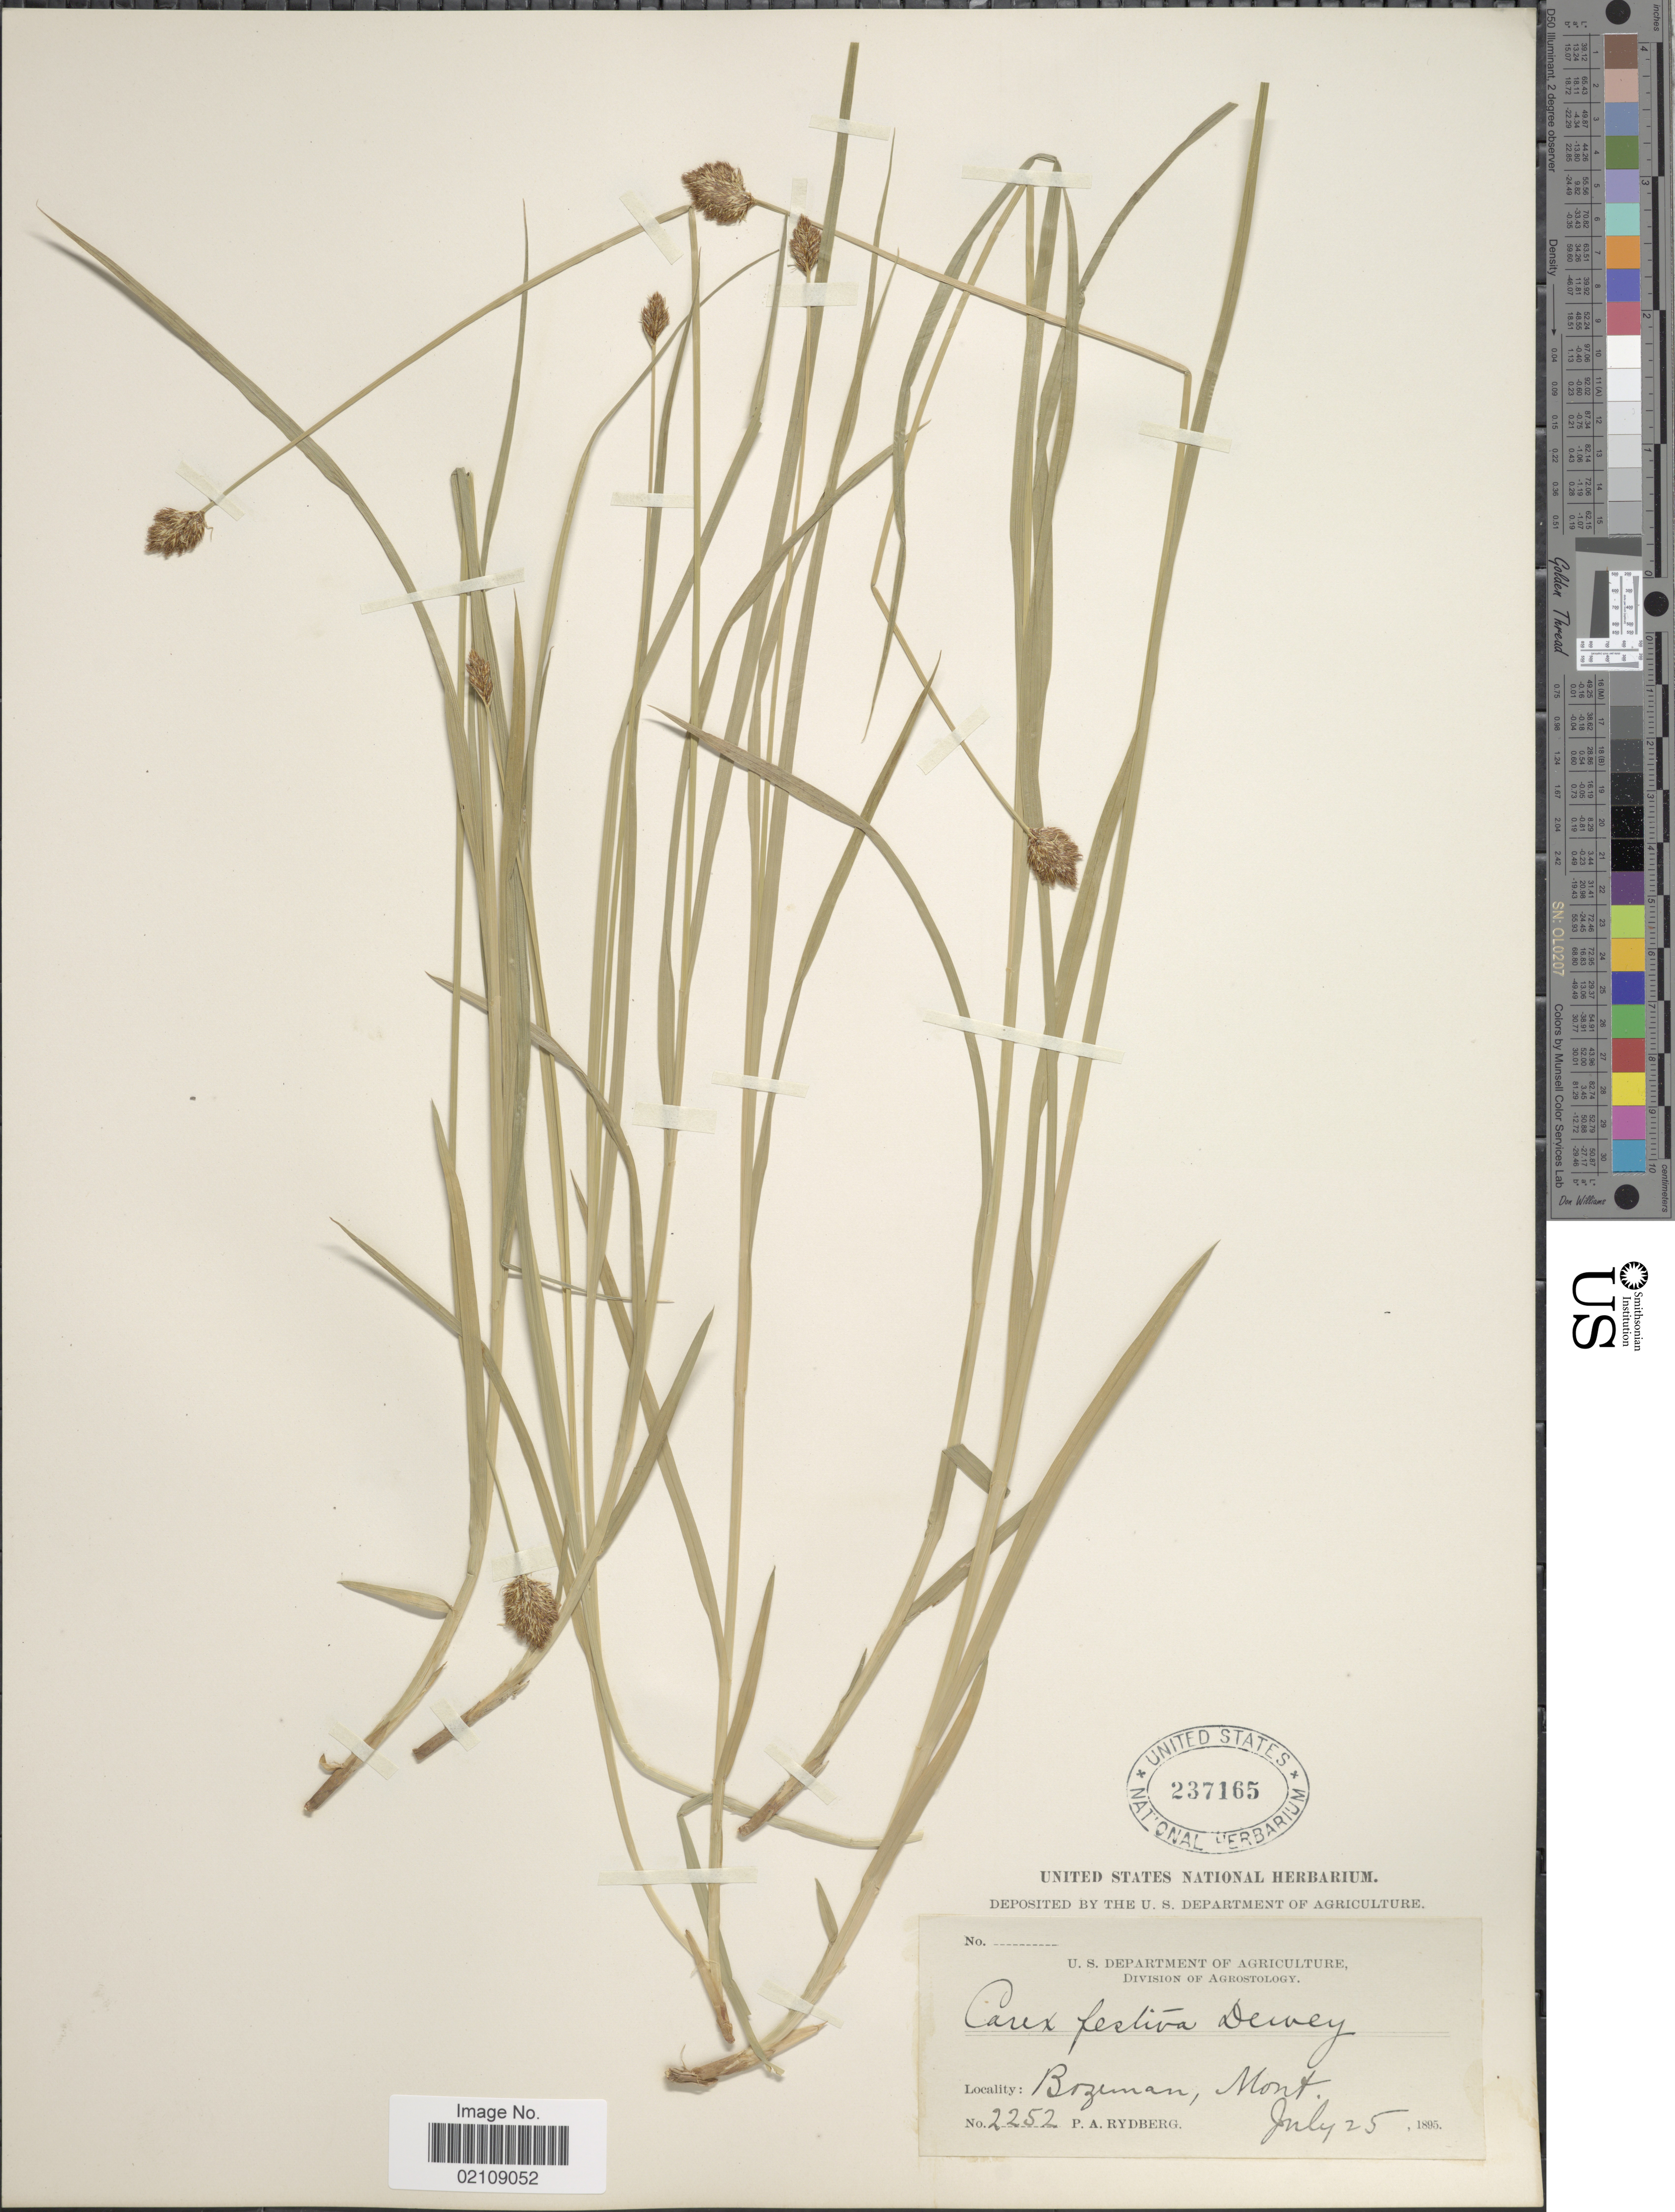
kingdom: Plantae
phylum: Tracheophyta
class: Liliopsida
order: Poales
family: Cyperaceae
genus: Carex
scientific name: Carex sp.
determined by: Strong, Mark T., (BOT), Smithsonian Institution - National Museum of Natural History (UNITED STATES)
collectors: P. A. Rydberg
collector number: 2252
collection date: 1895-07-25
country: United States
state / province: Montana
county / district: Gallatin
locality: Bozeman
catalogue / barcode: US 237165